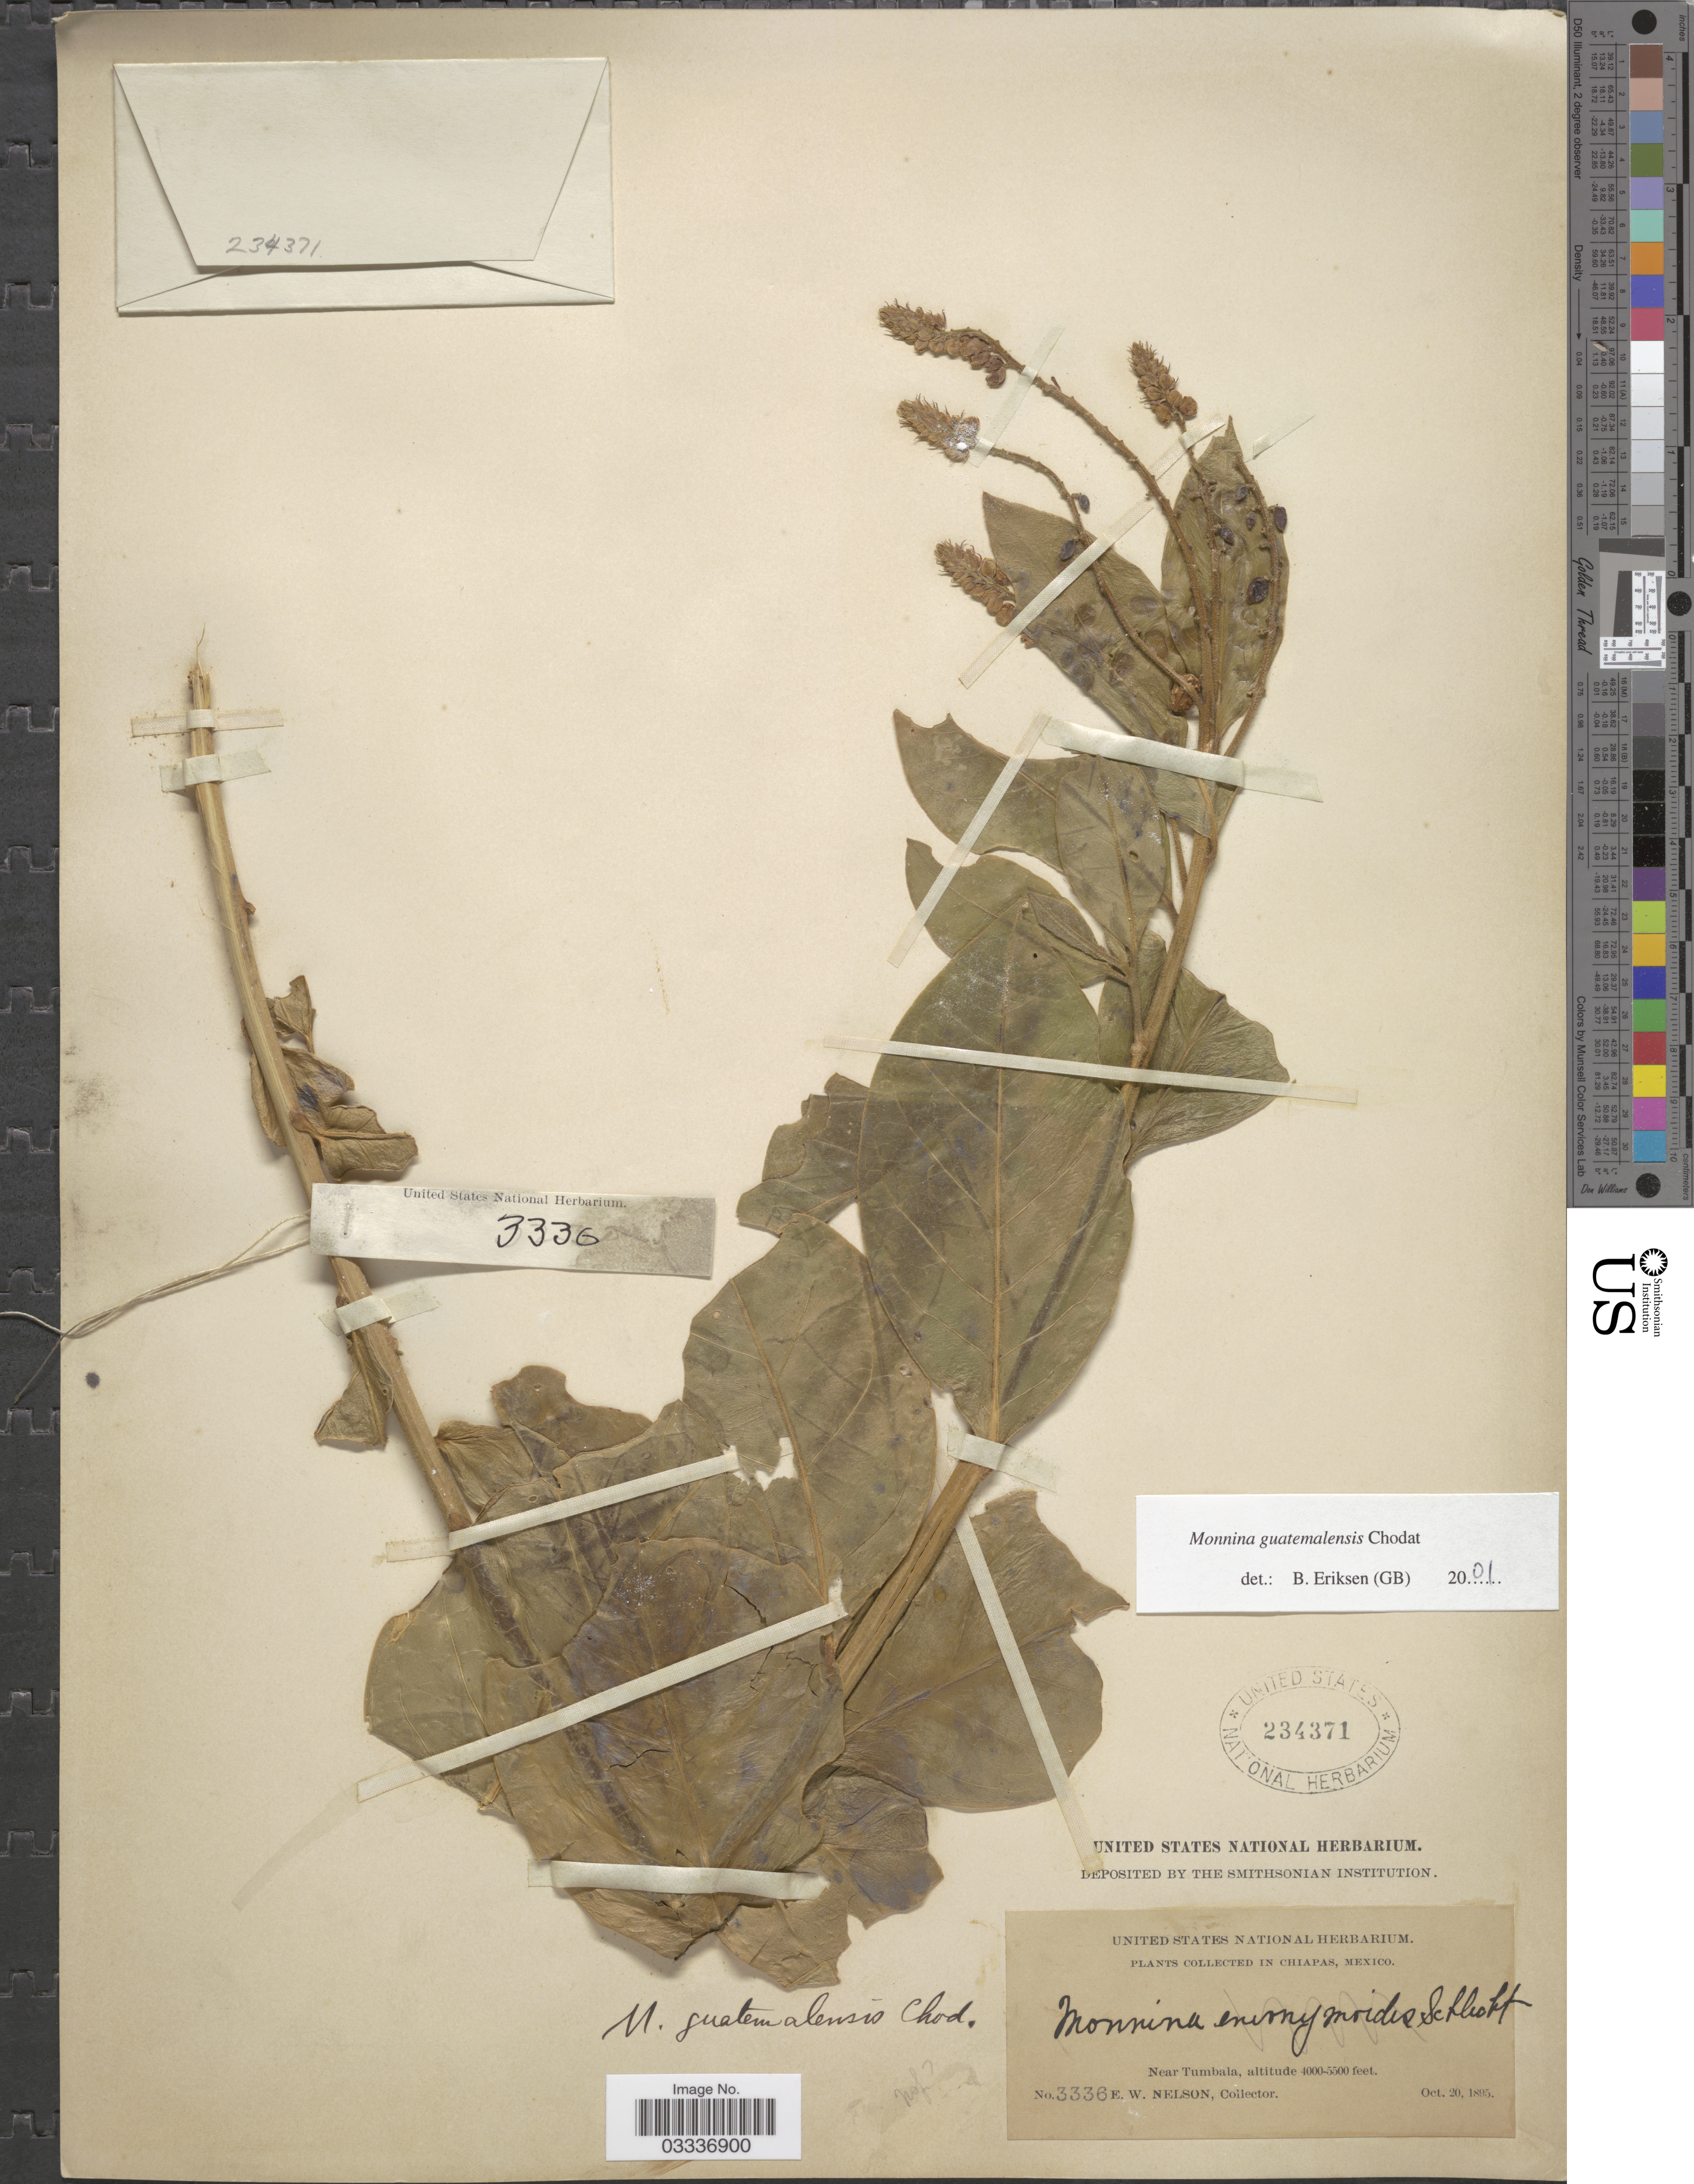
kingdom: Plantae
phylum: Tracheophyta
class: Magnoliopsida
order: Fabales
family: Polygalaceae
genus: Monnina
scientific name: Monnina guatemalensis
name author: Chodat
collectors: E. W. Nelson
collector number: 3336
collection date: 1895-10-20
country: Mexico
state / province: Chiapas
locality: Near Tumbala.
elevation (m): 1219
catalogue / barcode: US 234371